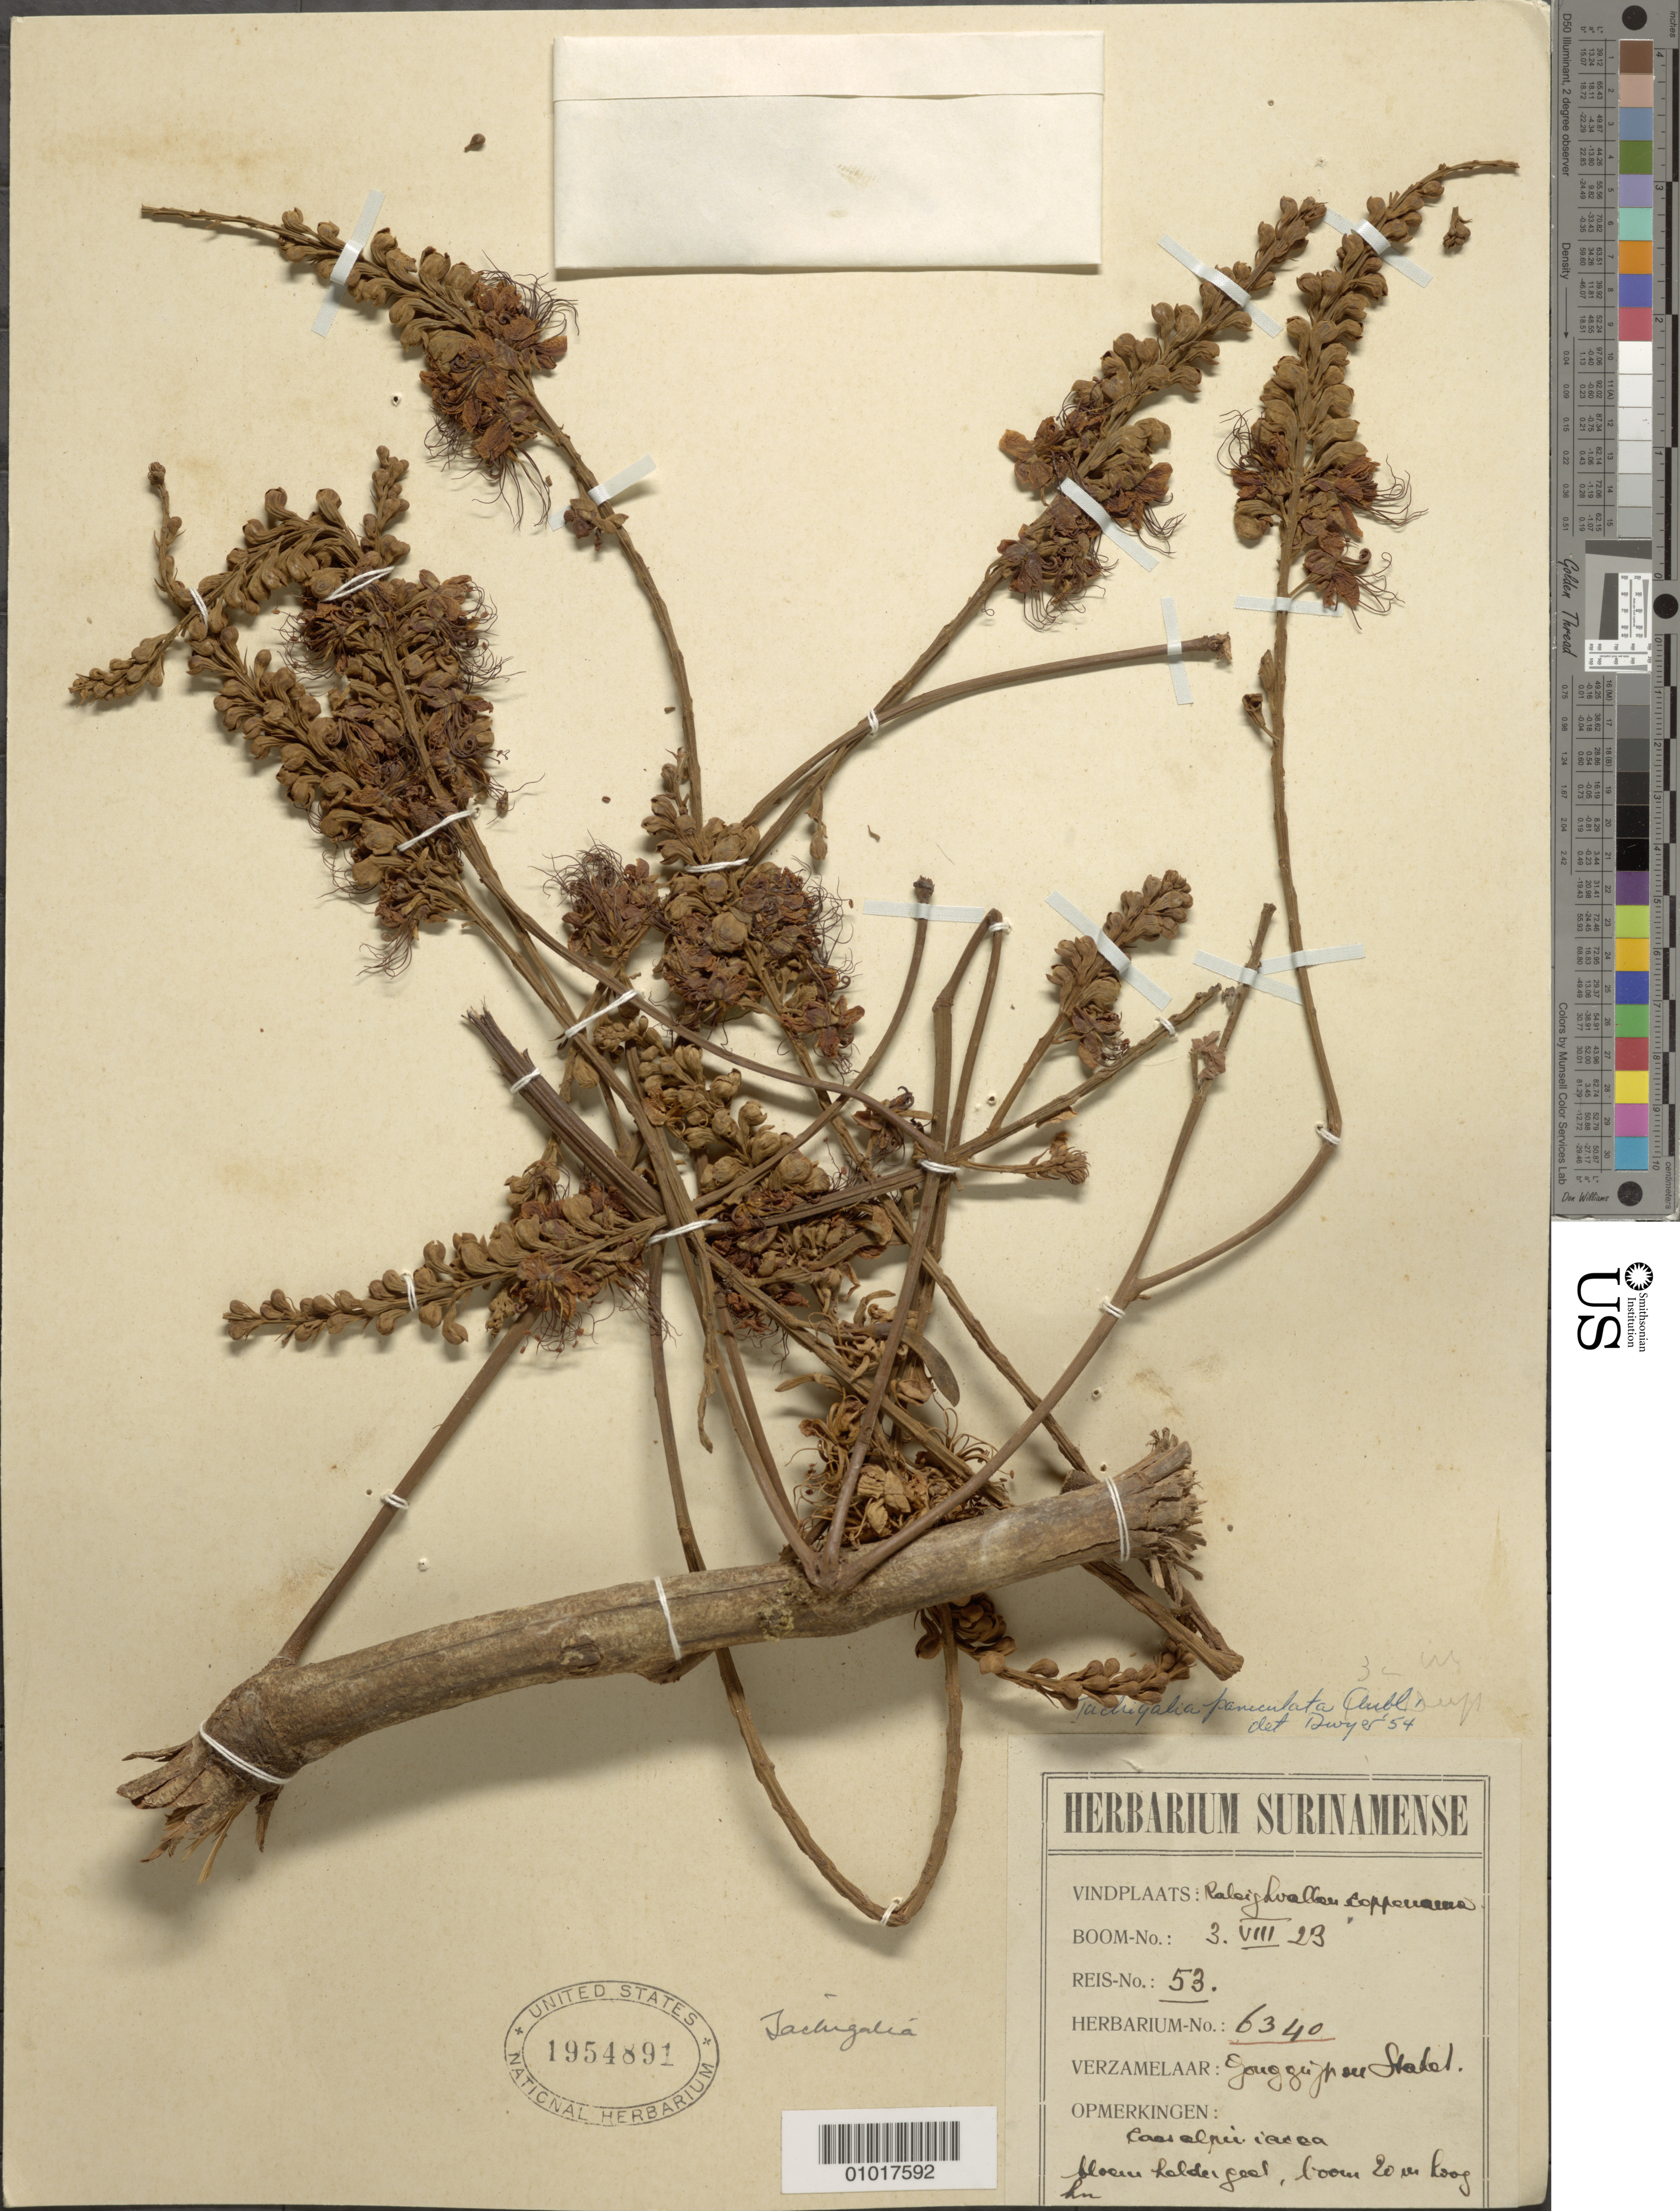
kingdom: Plantae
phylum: Tracheophyta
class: Magnoliopsida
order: Fabales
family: Fabaceae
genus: Tachigali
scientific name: Tachigali paniculata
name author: Aubl.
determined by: Dwyer, J. D., (MO), Missouri Botanical Garden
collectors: J. Gonggrijp & G. Stahel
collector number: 6340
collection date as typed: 3-Aug-23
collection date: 1923-08-03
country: Suriname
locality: Raleigh Falls, Coppename R.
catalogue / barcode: US 1954891